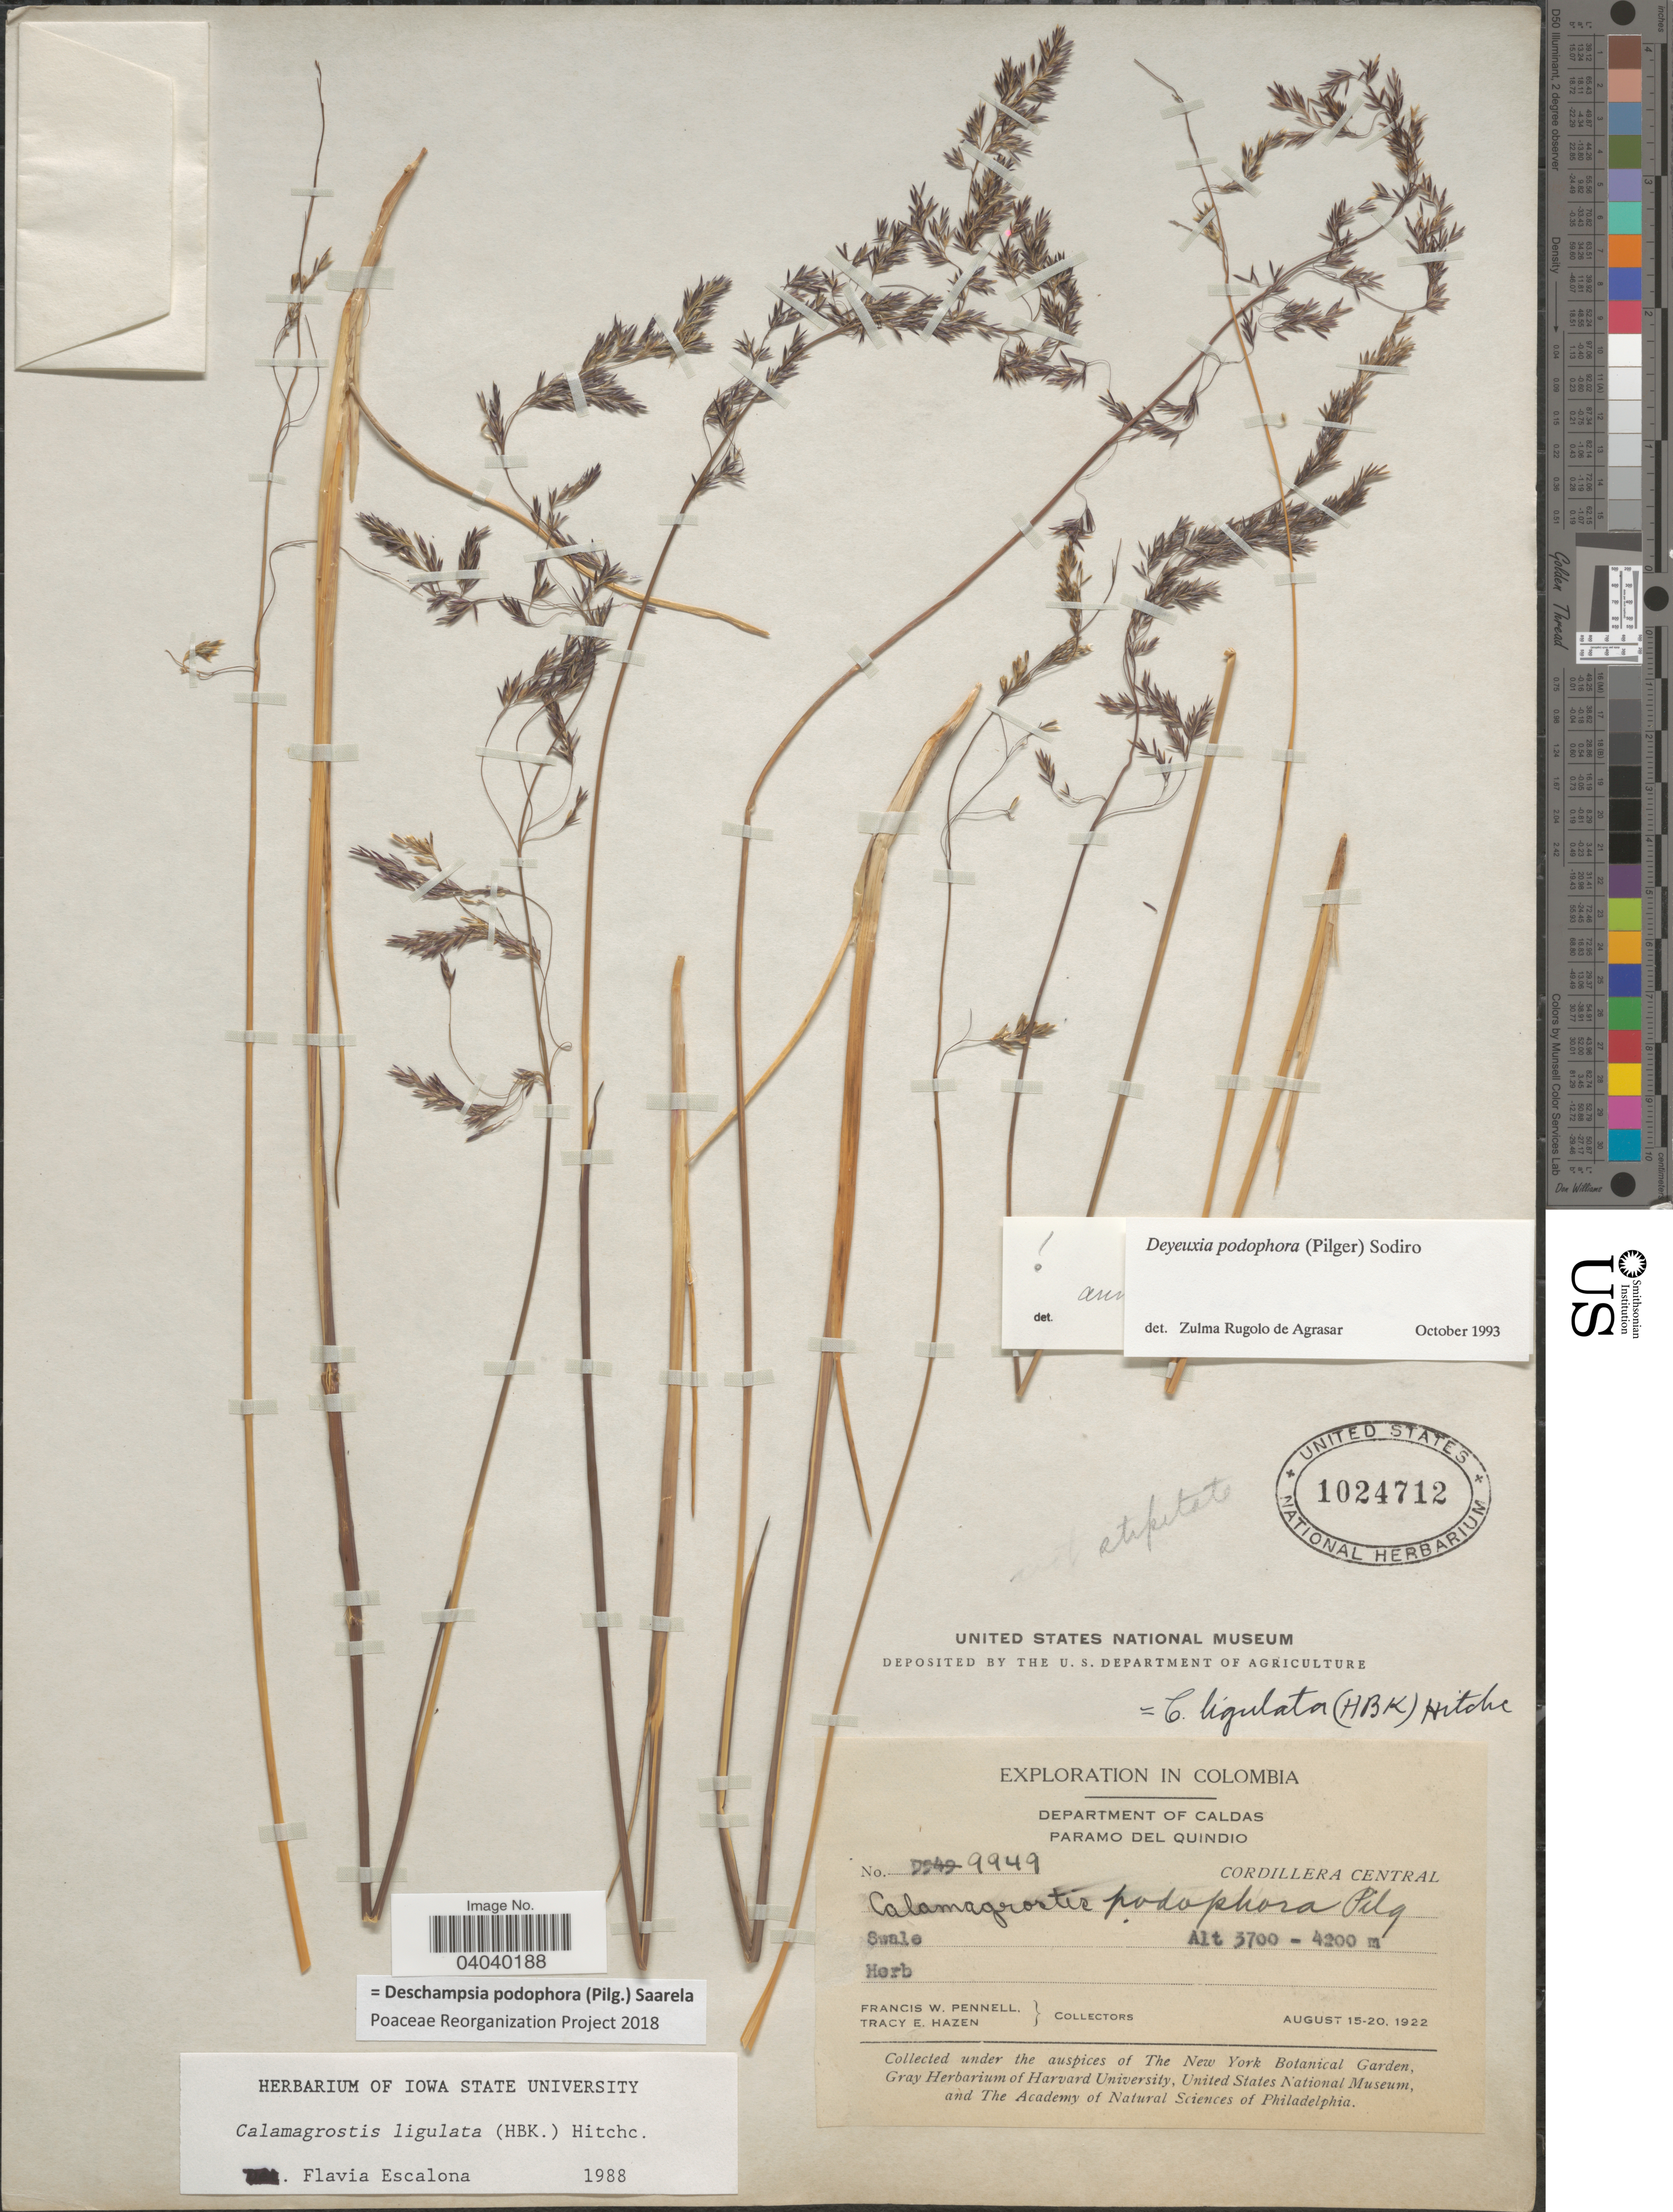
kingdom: Plantae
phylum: Tracheophyta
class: Liliopsida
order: Poales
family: Poaceae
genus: Deschampsia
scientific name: Deschampsia podophora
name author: (Pilg.) Saarela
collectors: F. W. Pennell & T. E. Hazen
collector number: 9949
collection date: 1922-08-15/1922-08-20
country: Colombia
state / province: Caldas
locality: Department of Caldas. Paramo del Quindio. Cordillera Central.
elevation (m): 3700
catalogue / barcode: US 1024712